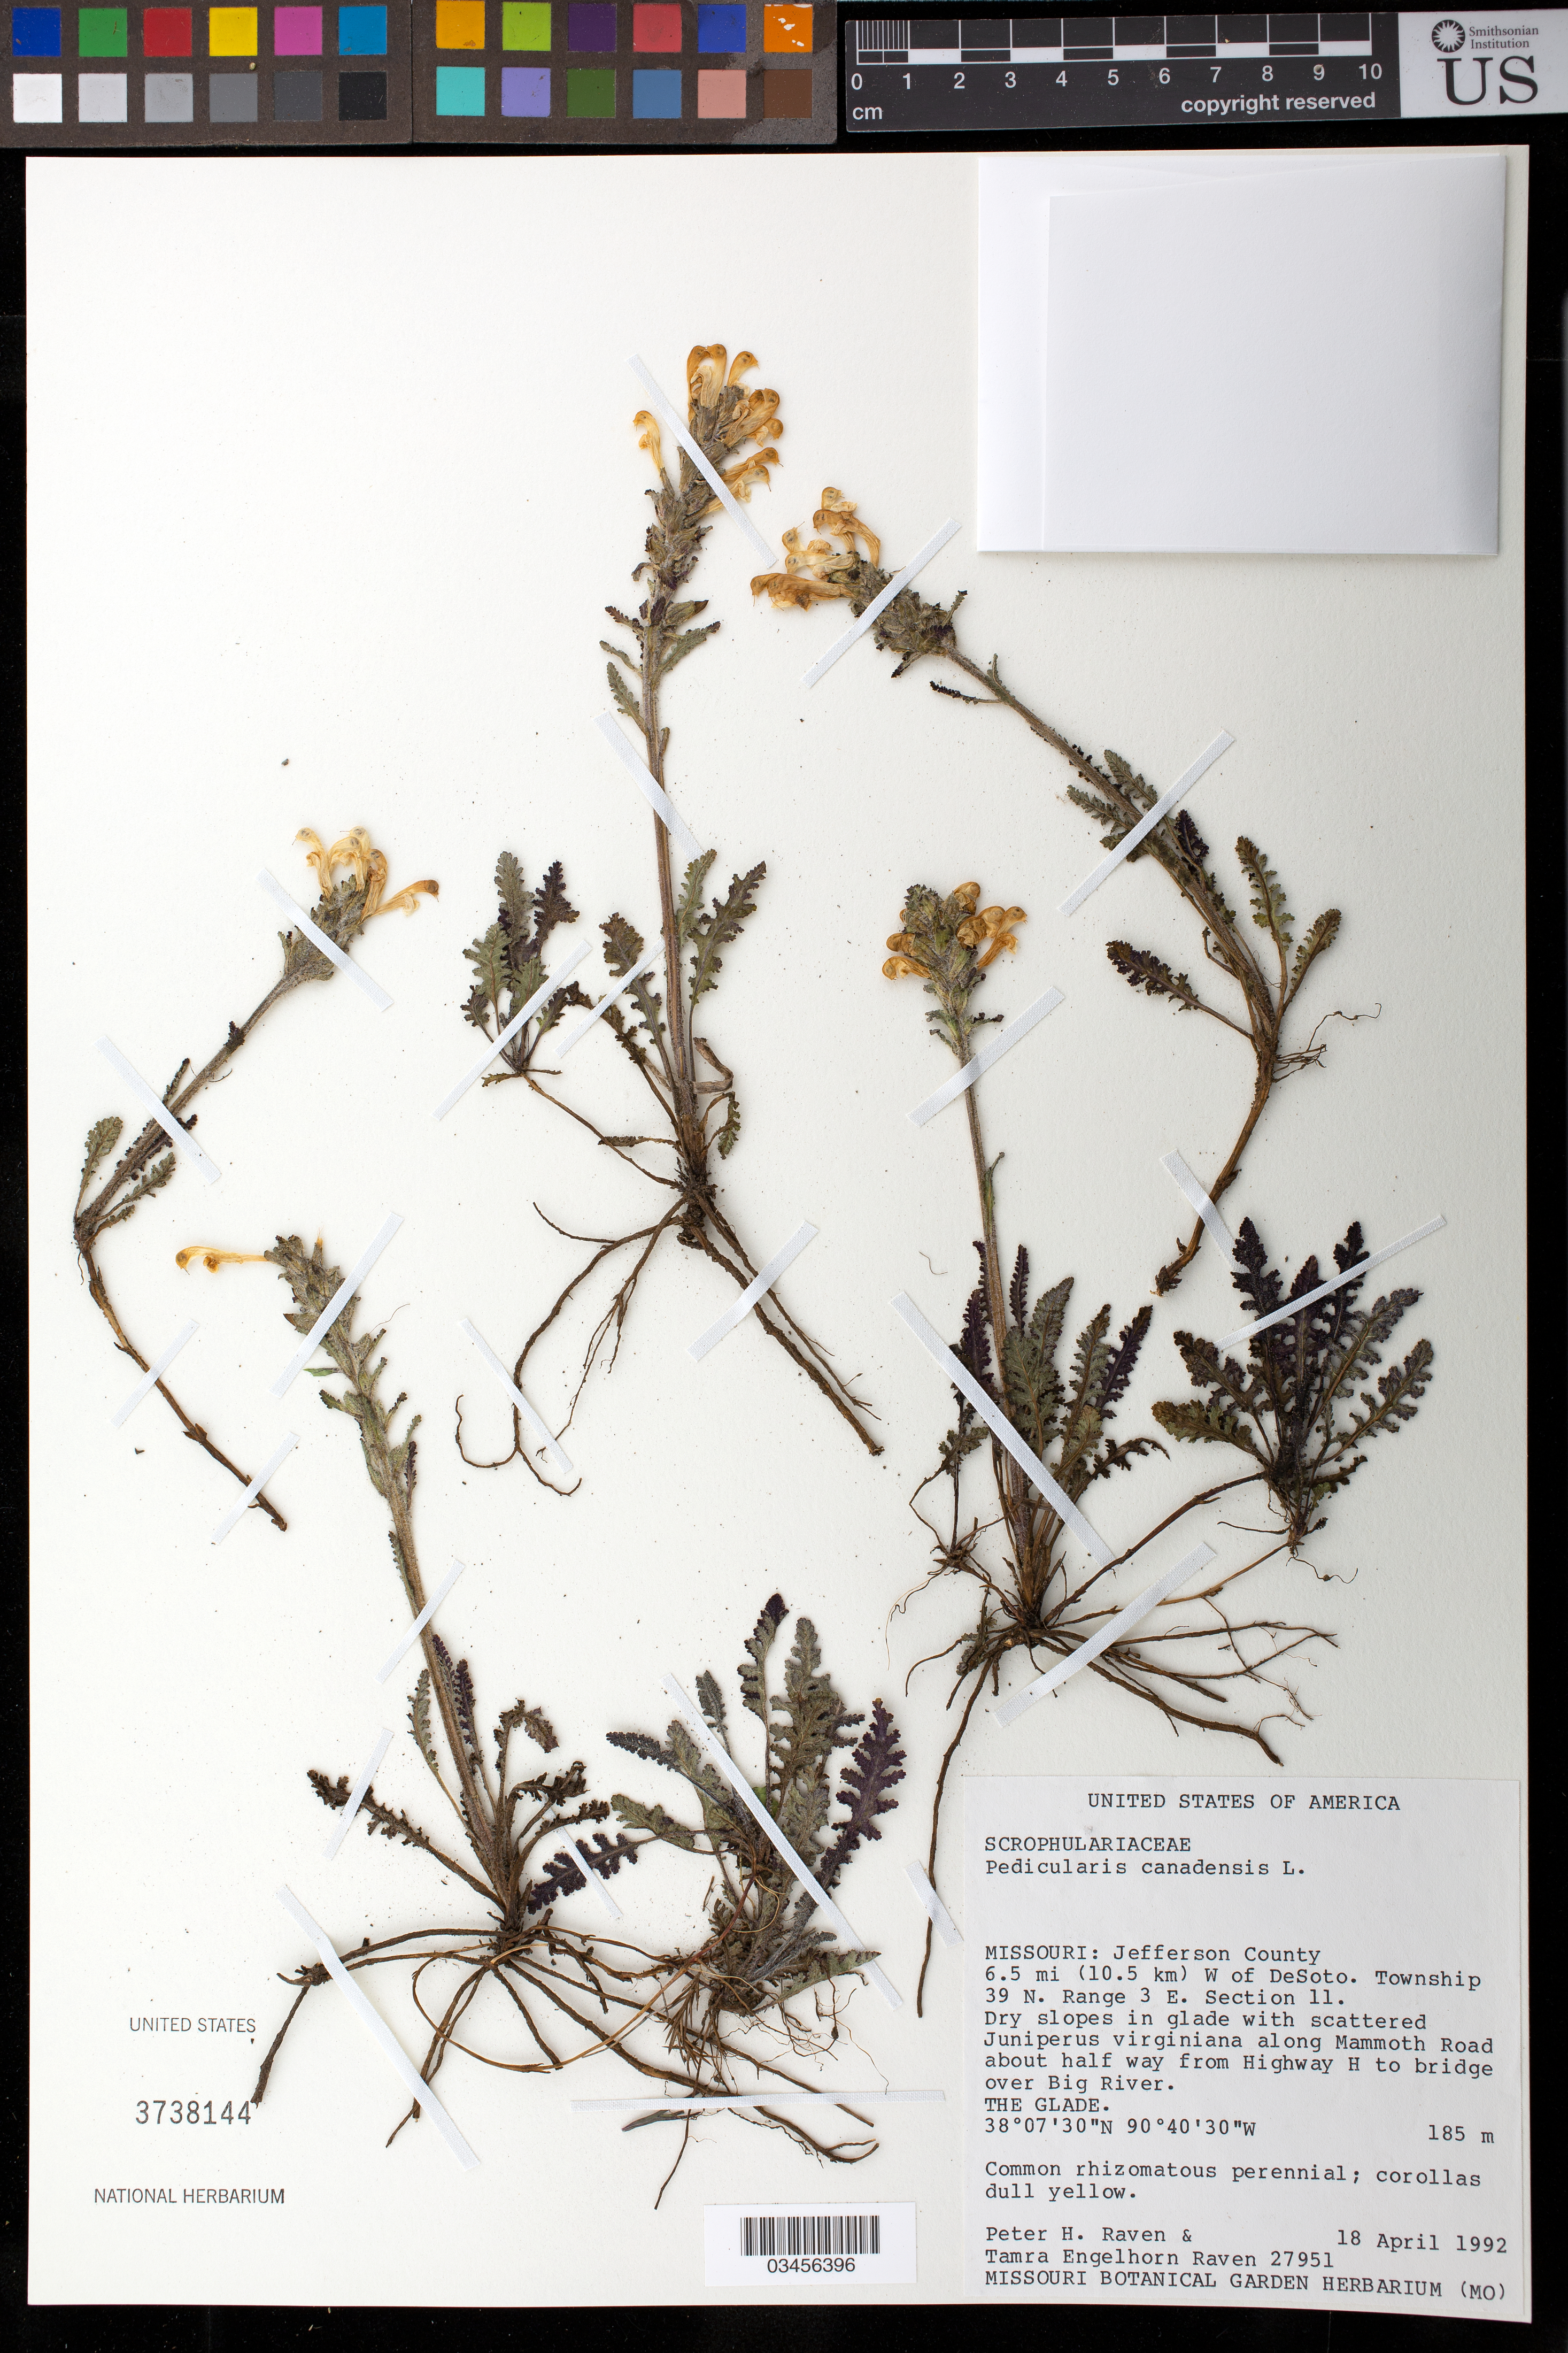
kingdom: Plantae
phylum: Tracheophyta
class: Magnoliopsida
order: Lamiales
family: Orobanchaceae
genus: Pedicularis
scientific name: Pedicularis canadensis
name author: L.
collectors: P. Raven & T. Raven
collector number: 27951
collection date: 1992-04-18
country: United States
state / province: Missouri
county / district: Jefferson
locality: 6.5 mi (10.5 km) W of DeSoto. Township 39 N. Range 3 E. Section 11. Dry slopes in glade with scattered Juniperus virginiana along Mammtoh Road about halfway from Highway H to bridge over Big River. The Glade.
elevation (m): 185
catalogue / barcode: US 3738144